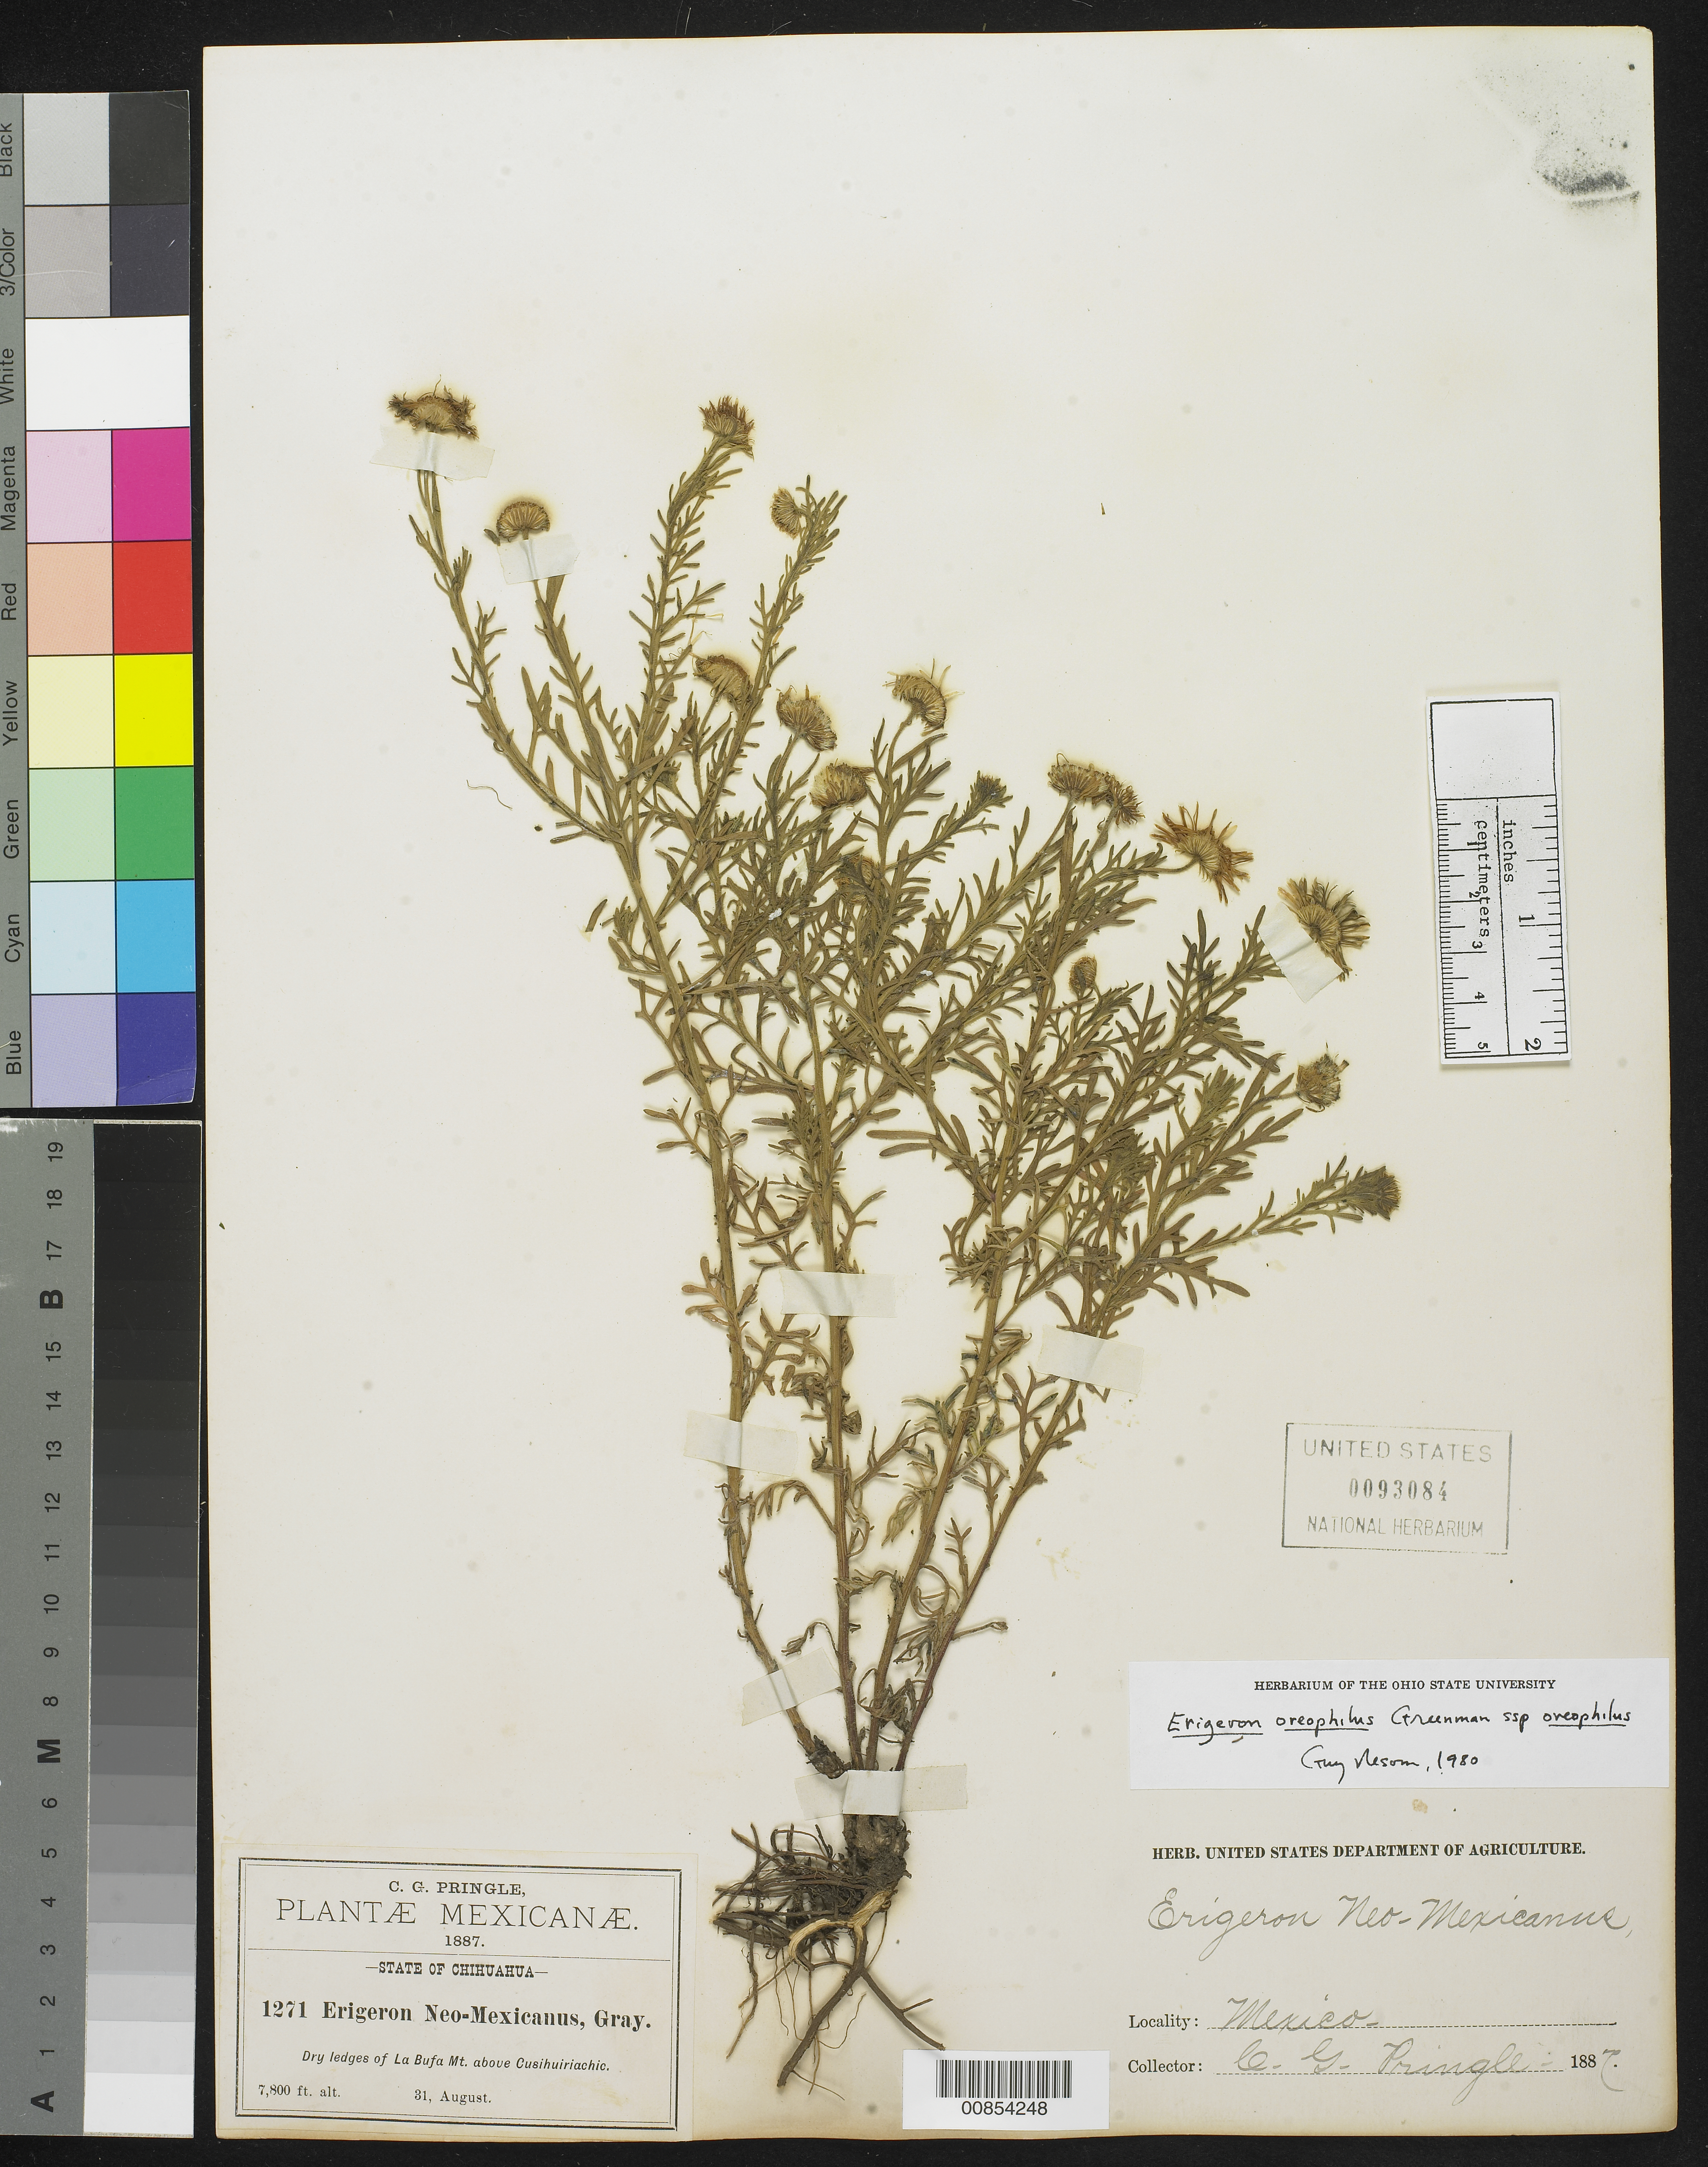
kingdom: Plantae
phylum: Tracheophyta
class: Magnoliopsida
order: Asterales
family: Asteraceae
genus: Erigeron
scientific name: Erigeron oreophilus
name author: Greenm.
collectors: C. G. Pringle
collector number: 1271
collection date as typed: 31 Aug 1887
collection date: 1887-08-31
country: Mexico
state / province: Chihuahua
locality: La Bufa Mt., above Cusihuiriachic.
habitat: Dry ledges.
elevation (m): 2377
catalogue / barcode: US 93084